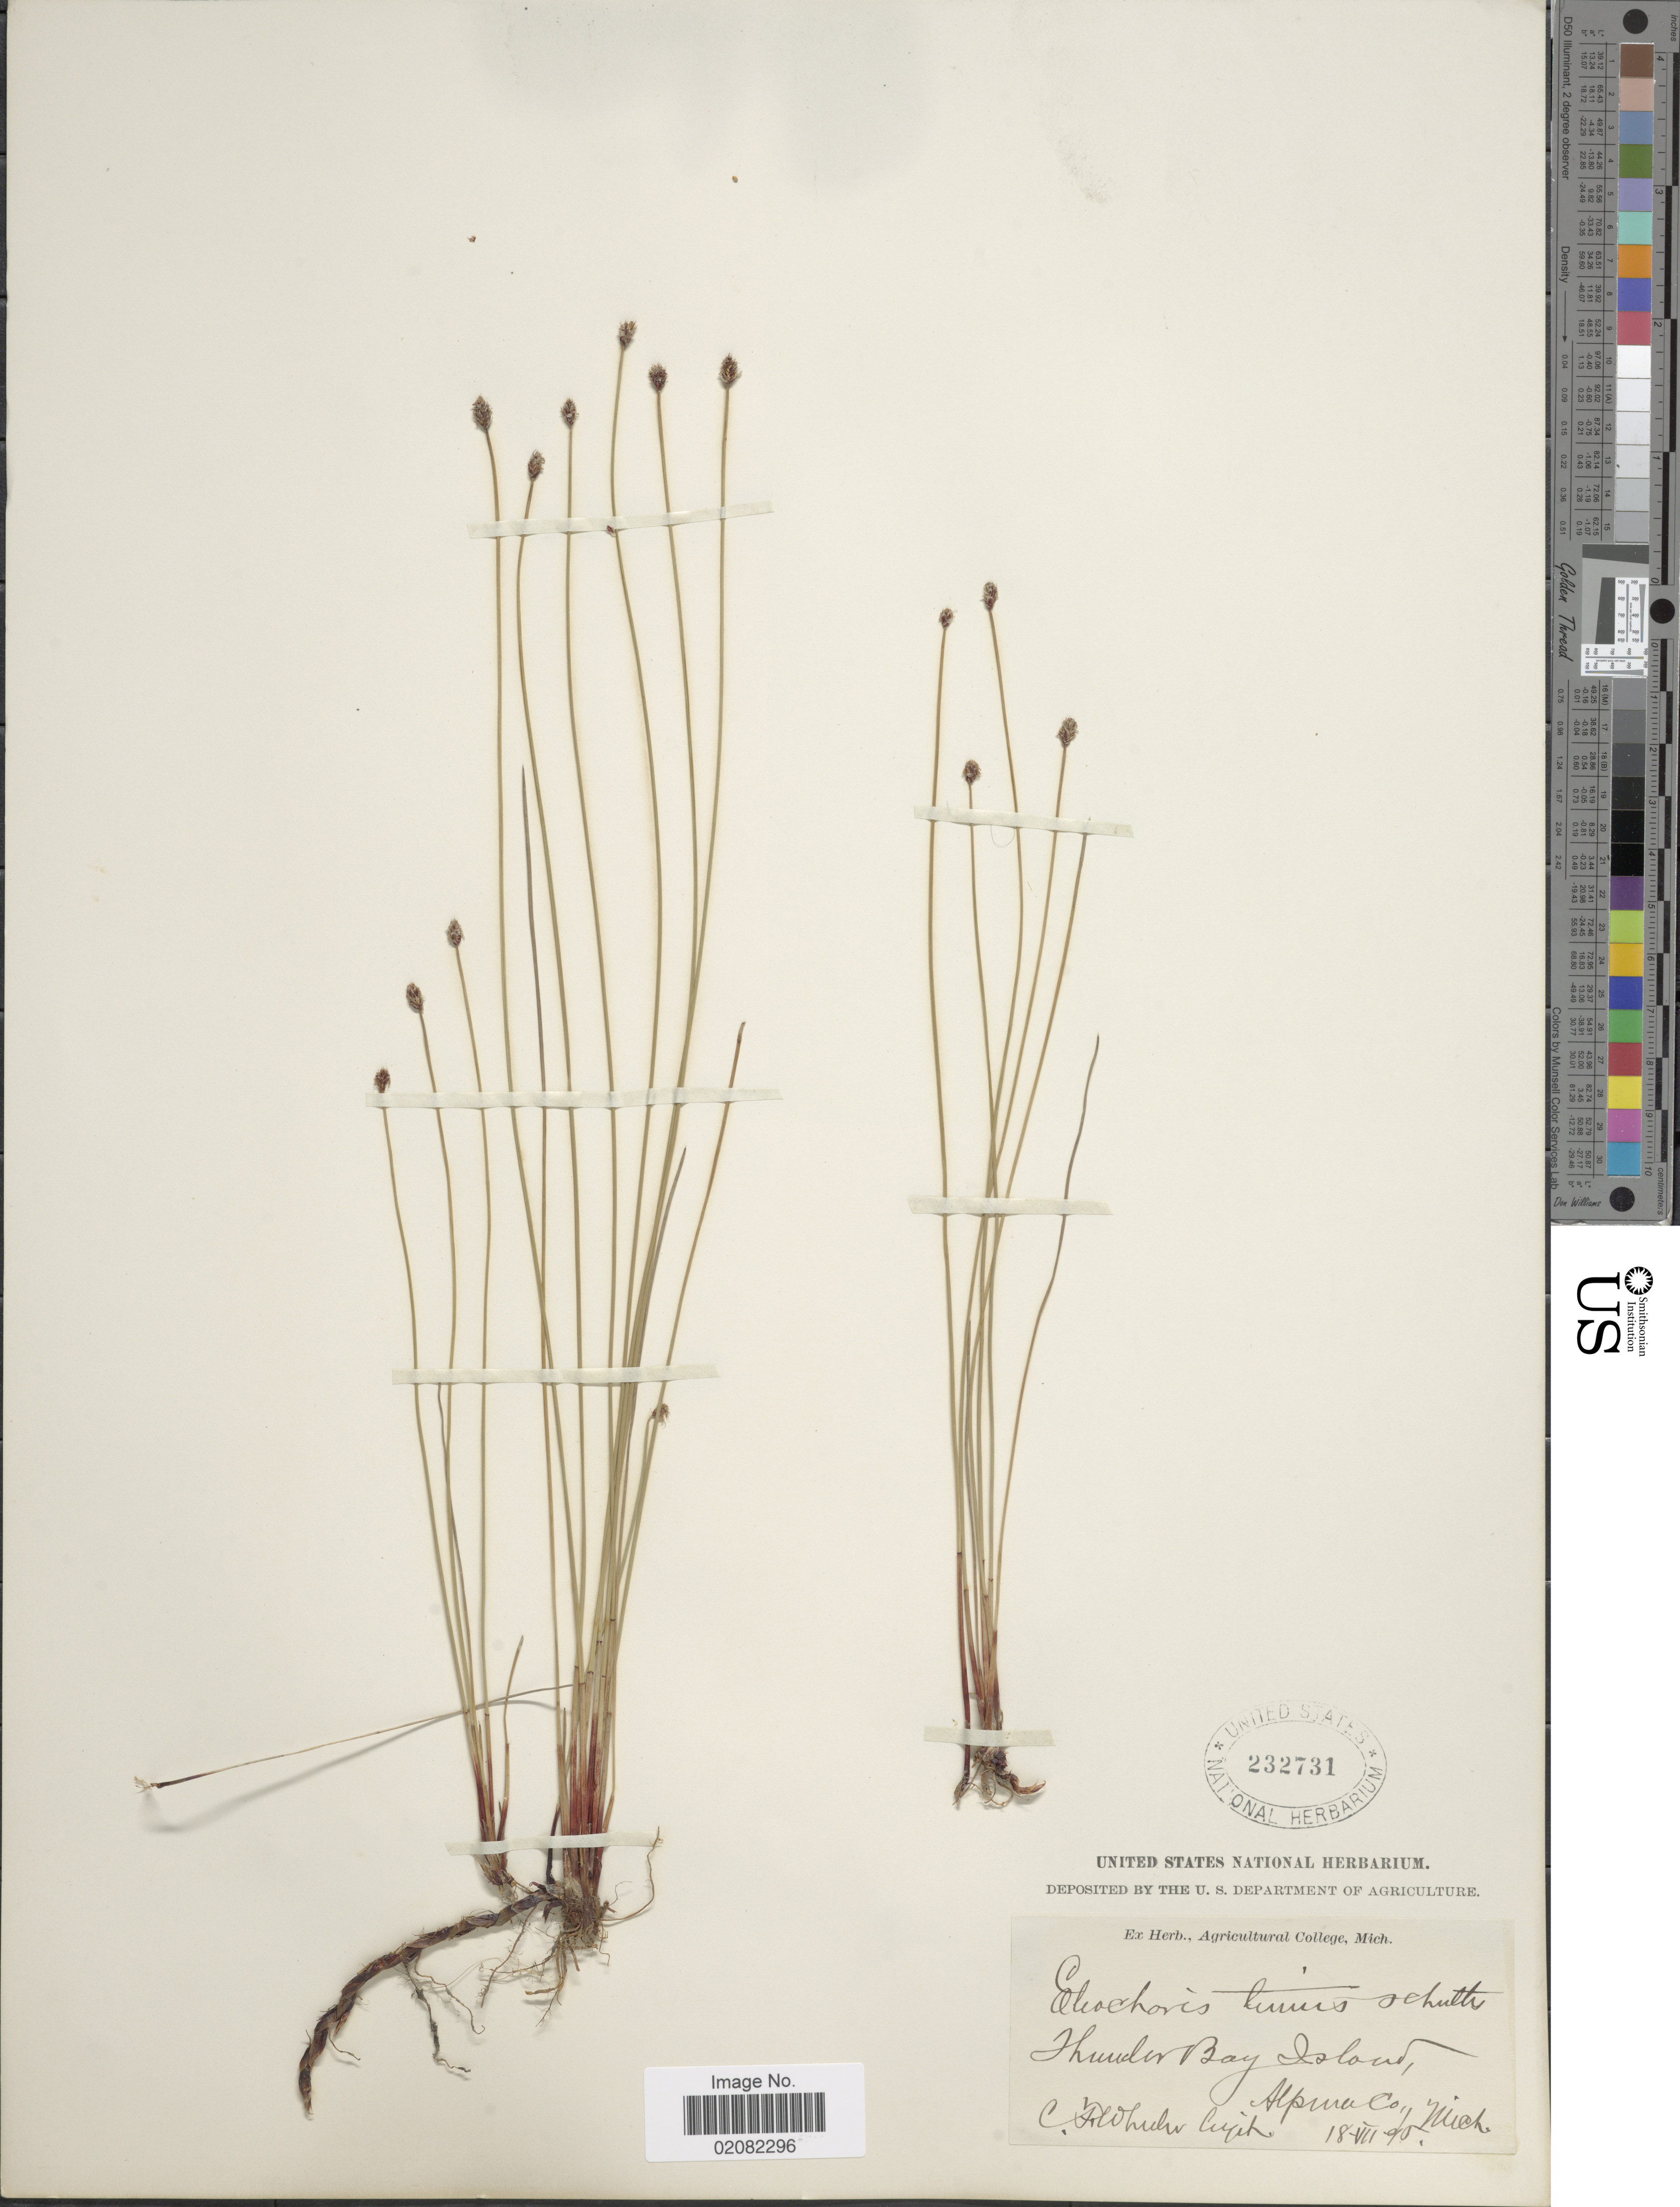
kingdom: Plantae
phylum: Tracheophyta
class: Liliopsida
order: Poales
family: Cyperaceae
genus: Eleocharis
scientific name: Eleocharis elliptica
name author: Kunth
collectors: C. Wheeler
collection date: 1895-07-18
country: United States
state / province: Michigan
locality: Thunder Bay Island, Alpena Co.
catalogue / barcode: US 232731